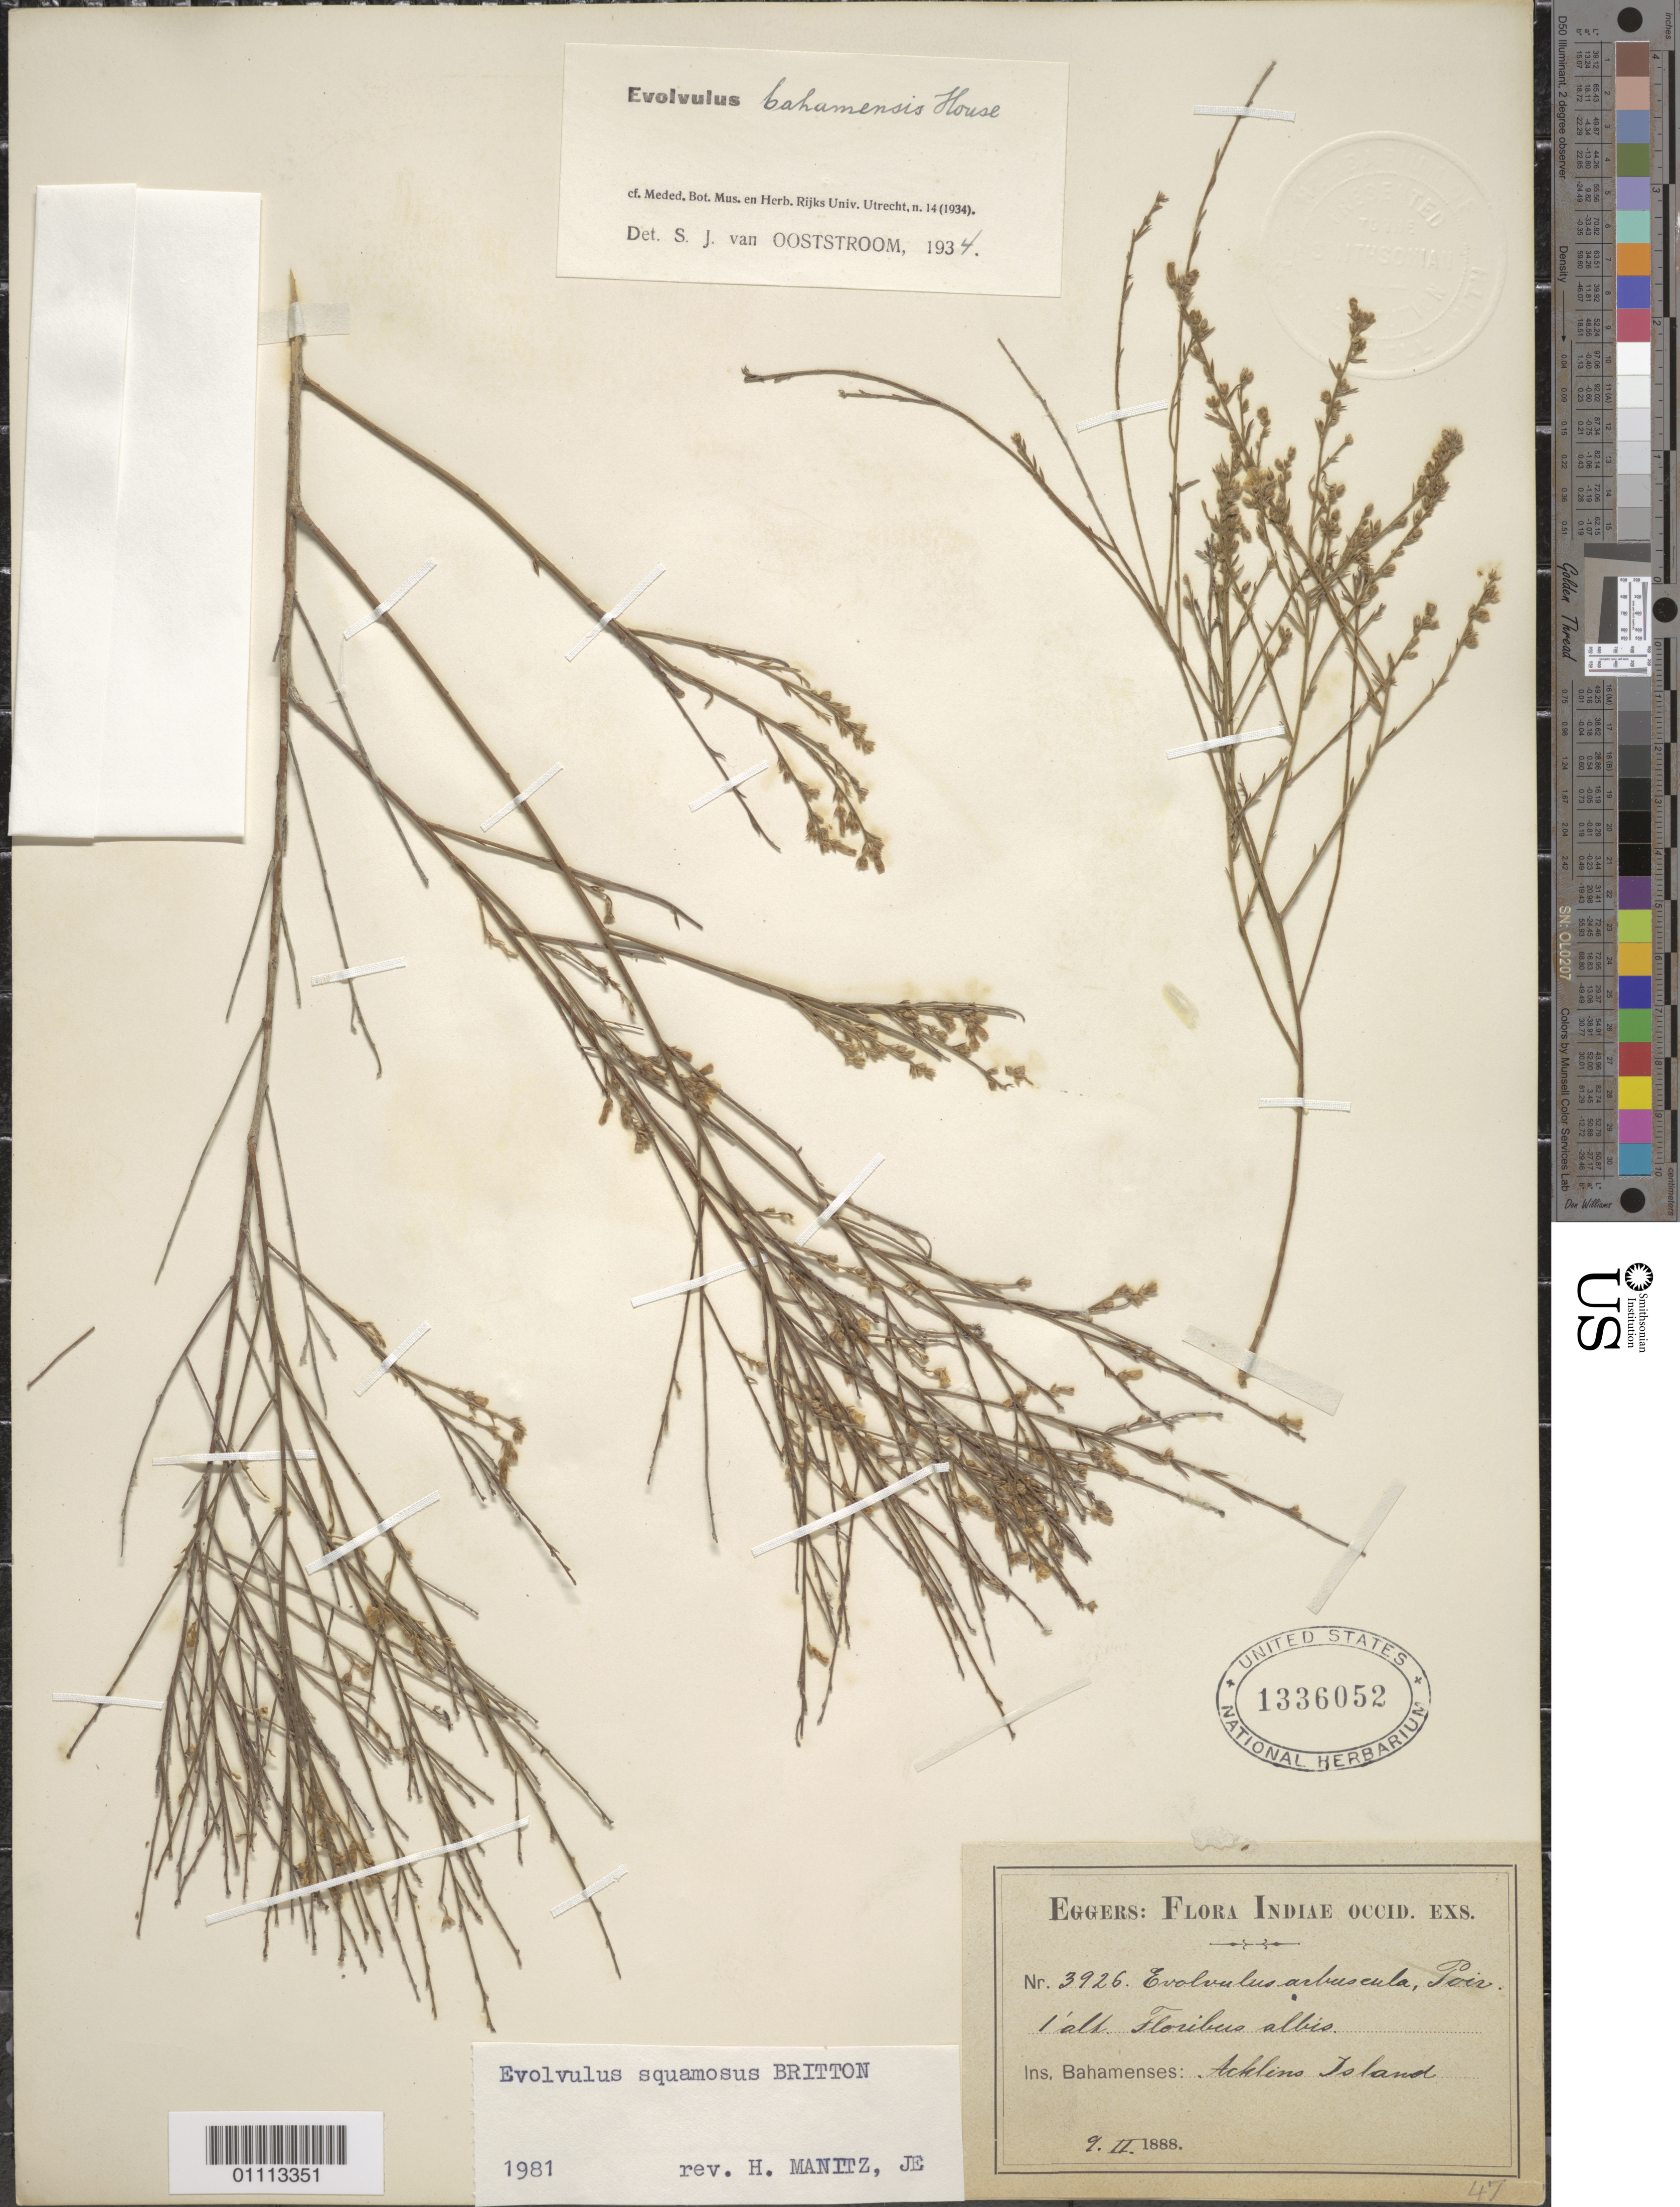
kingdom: Plantae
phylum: Tracheophyta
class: Magnoliopsida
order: Solanales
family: Convolvulaceae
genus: Evolvulus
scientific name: Evolvulus squamosus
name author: Britton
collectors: H. F. A. von Eggers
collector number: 3926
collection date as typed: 09 Feb 1888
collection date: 1888-02-09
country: Bahamas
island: Acklin's I.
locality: Floribus albis.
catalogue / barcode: US 1336052